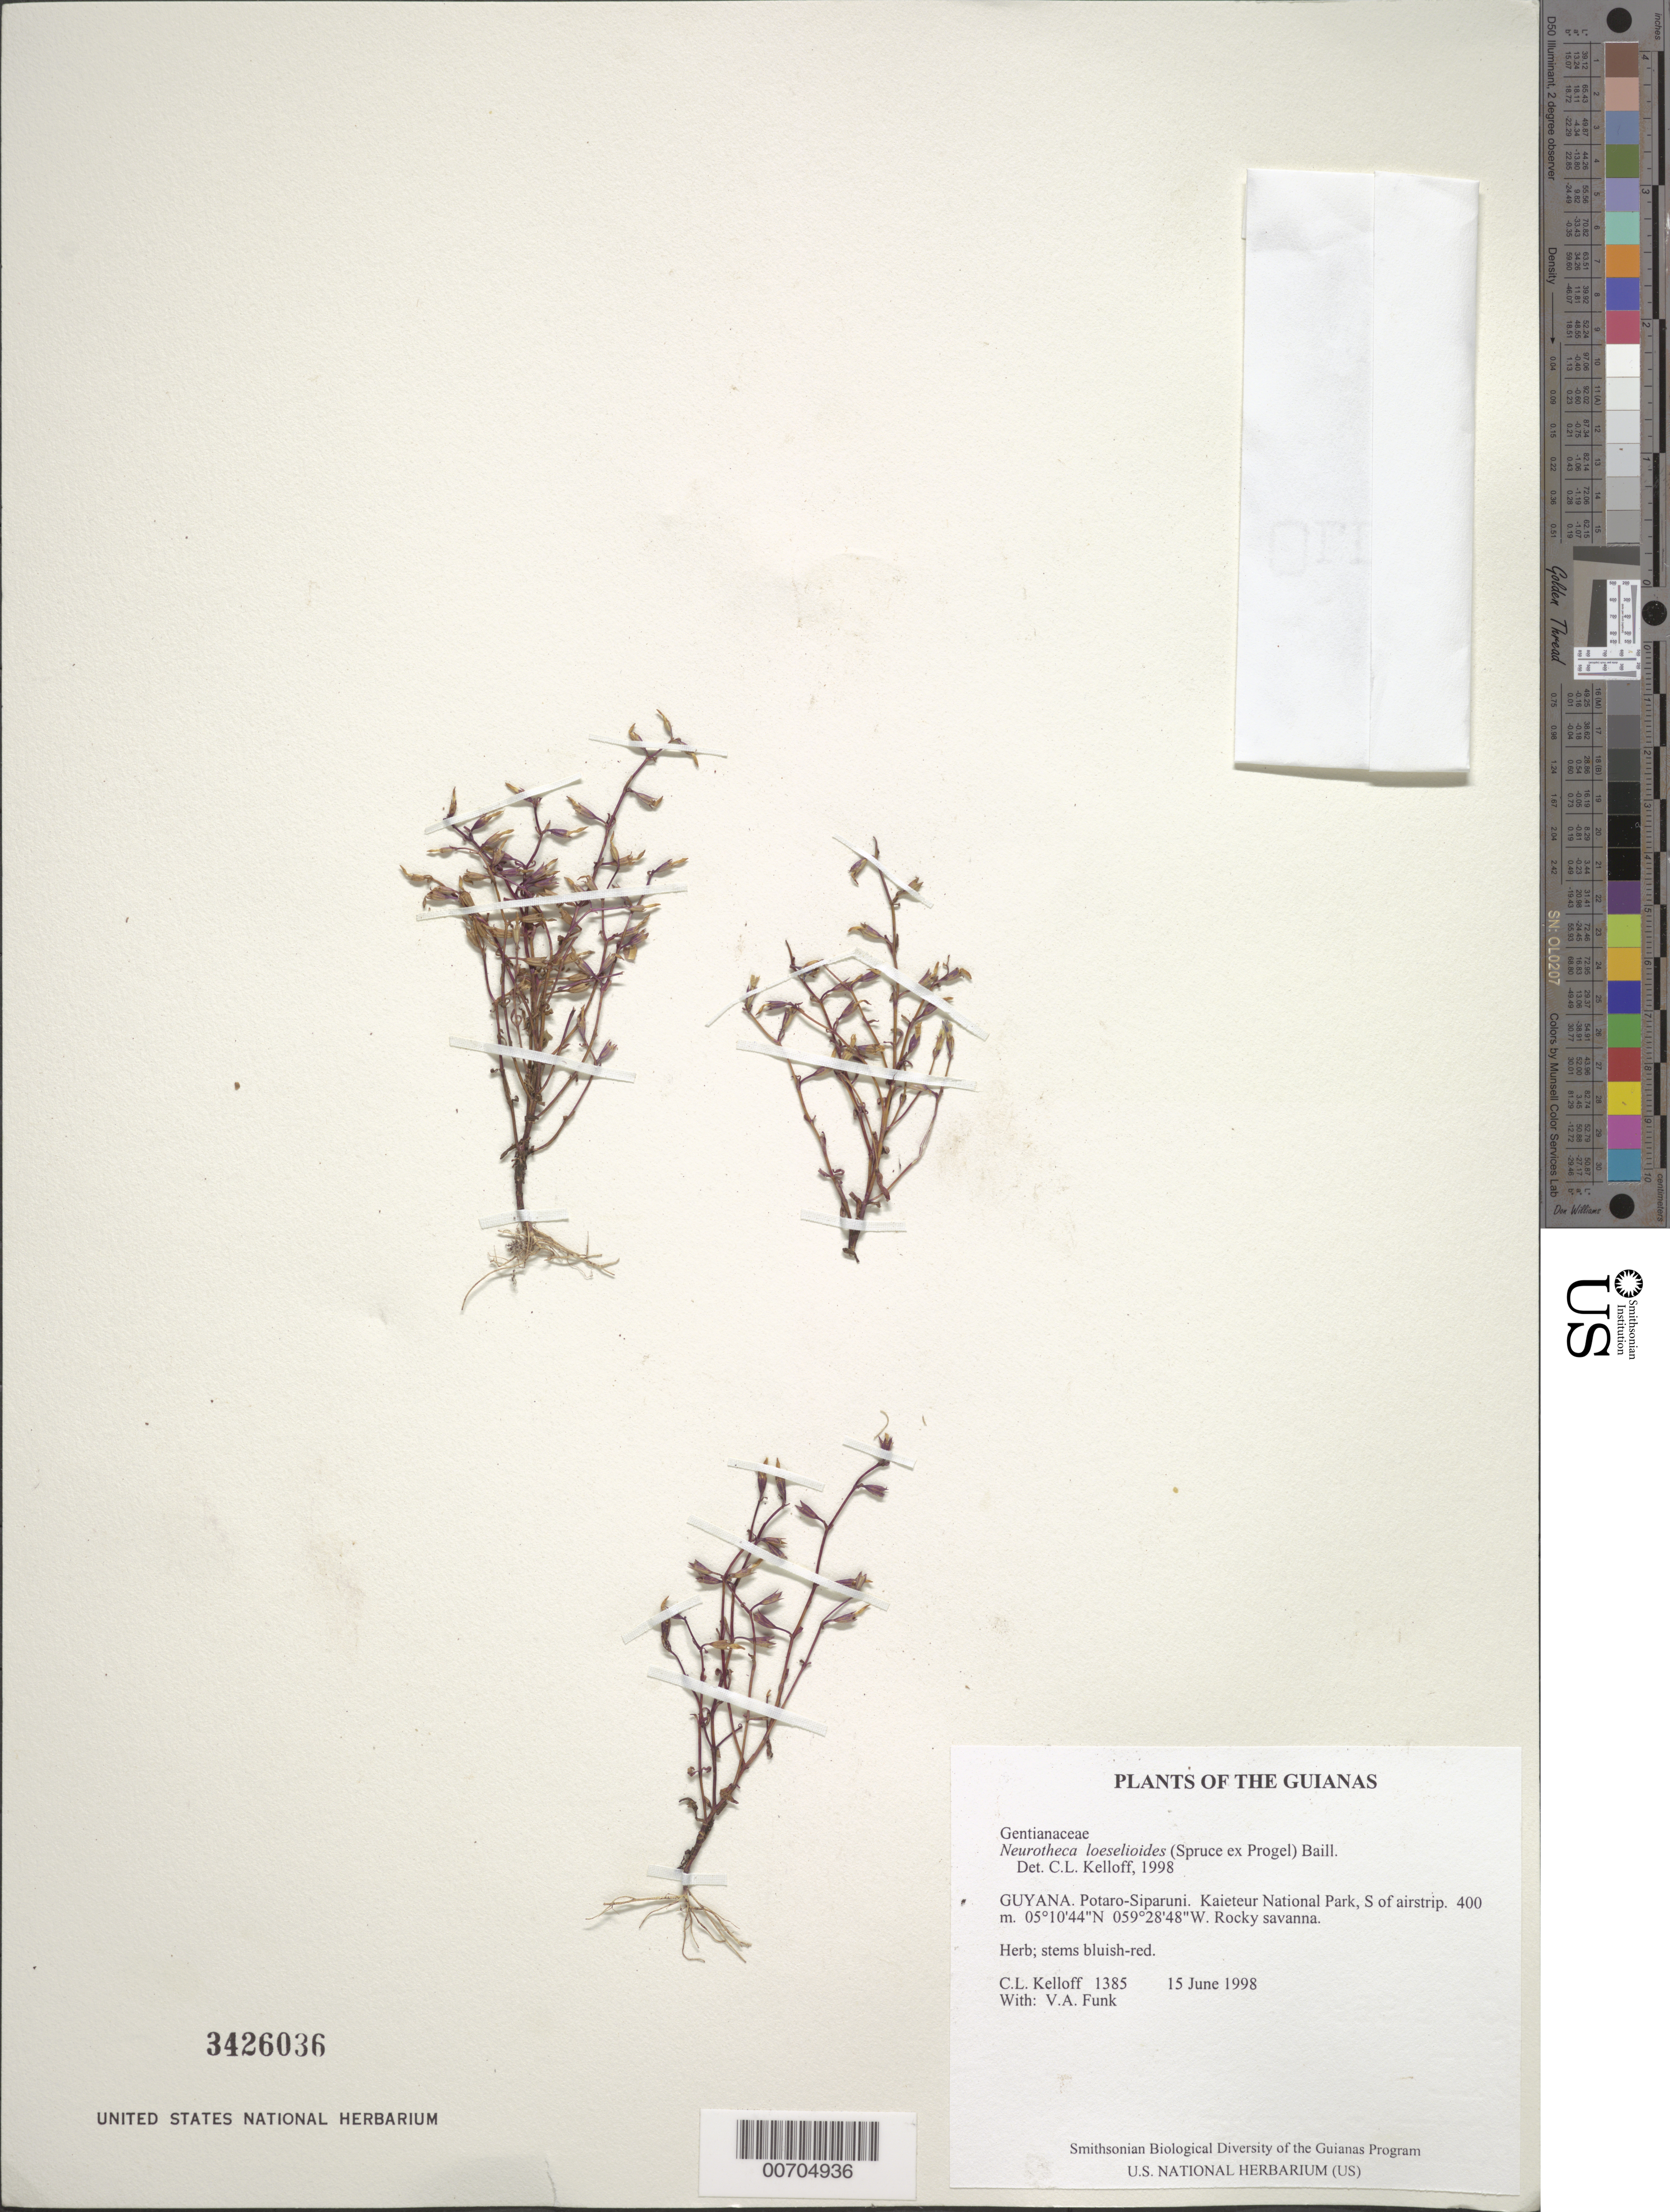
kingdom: Plantae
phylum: Tracheophyta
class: Magnoliopsida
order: Gentianales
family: Gentianaceae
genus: Neurotheca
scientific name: Neurotheca loeselioides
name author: (Spruce ex Progel) Baill.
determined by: Kelloff, Carol L., (US), Smithsonian Institution - National Museum of Natural History (UNITED STATES)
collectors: C. L. Kelloff & V. Funk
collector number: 1385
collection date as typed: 15 June 1998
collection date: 1998-06-15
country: Guyana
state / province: Potaro-Siparuni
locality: Kaieteur National Park, S of airstrip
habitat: Rocky savanna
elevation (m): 400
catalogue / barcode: US 3426036